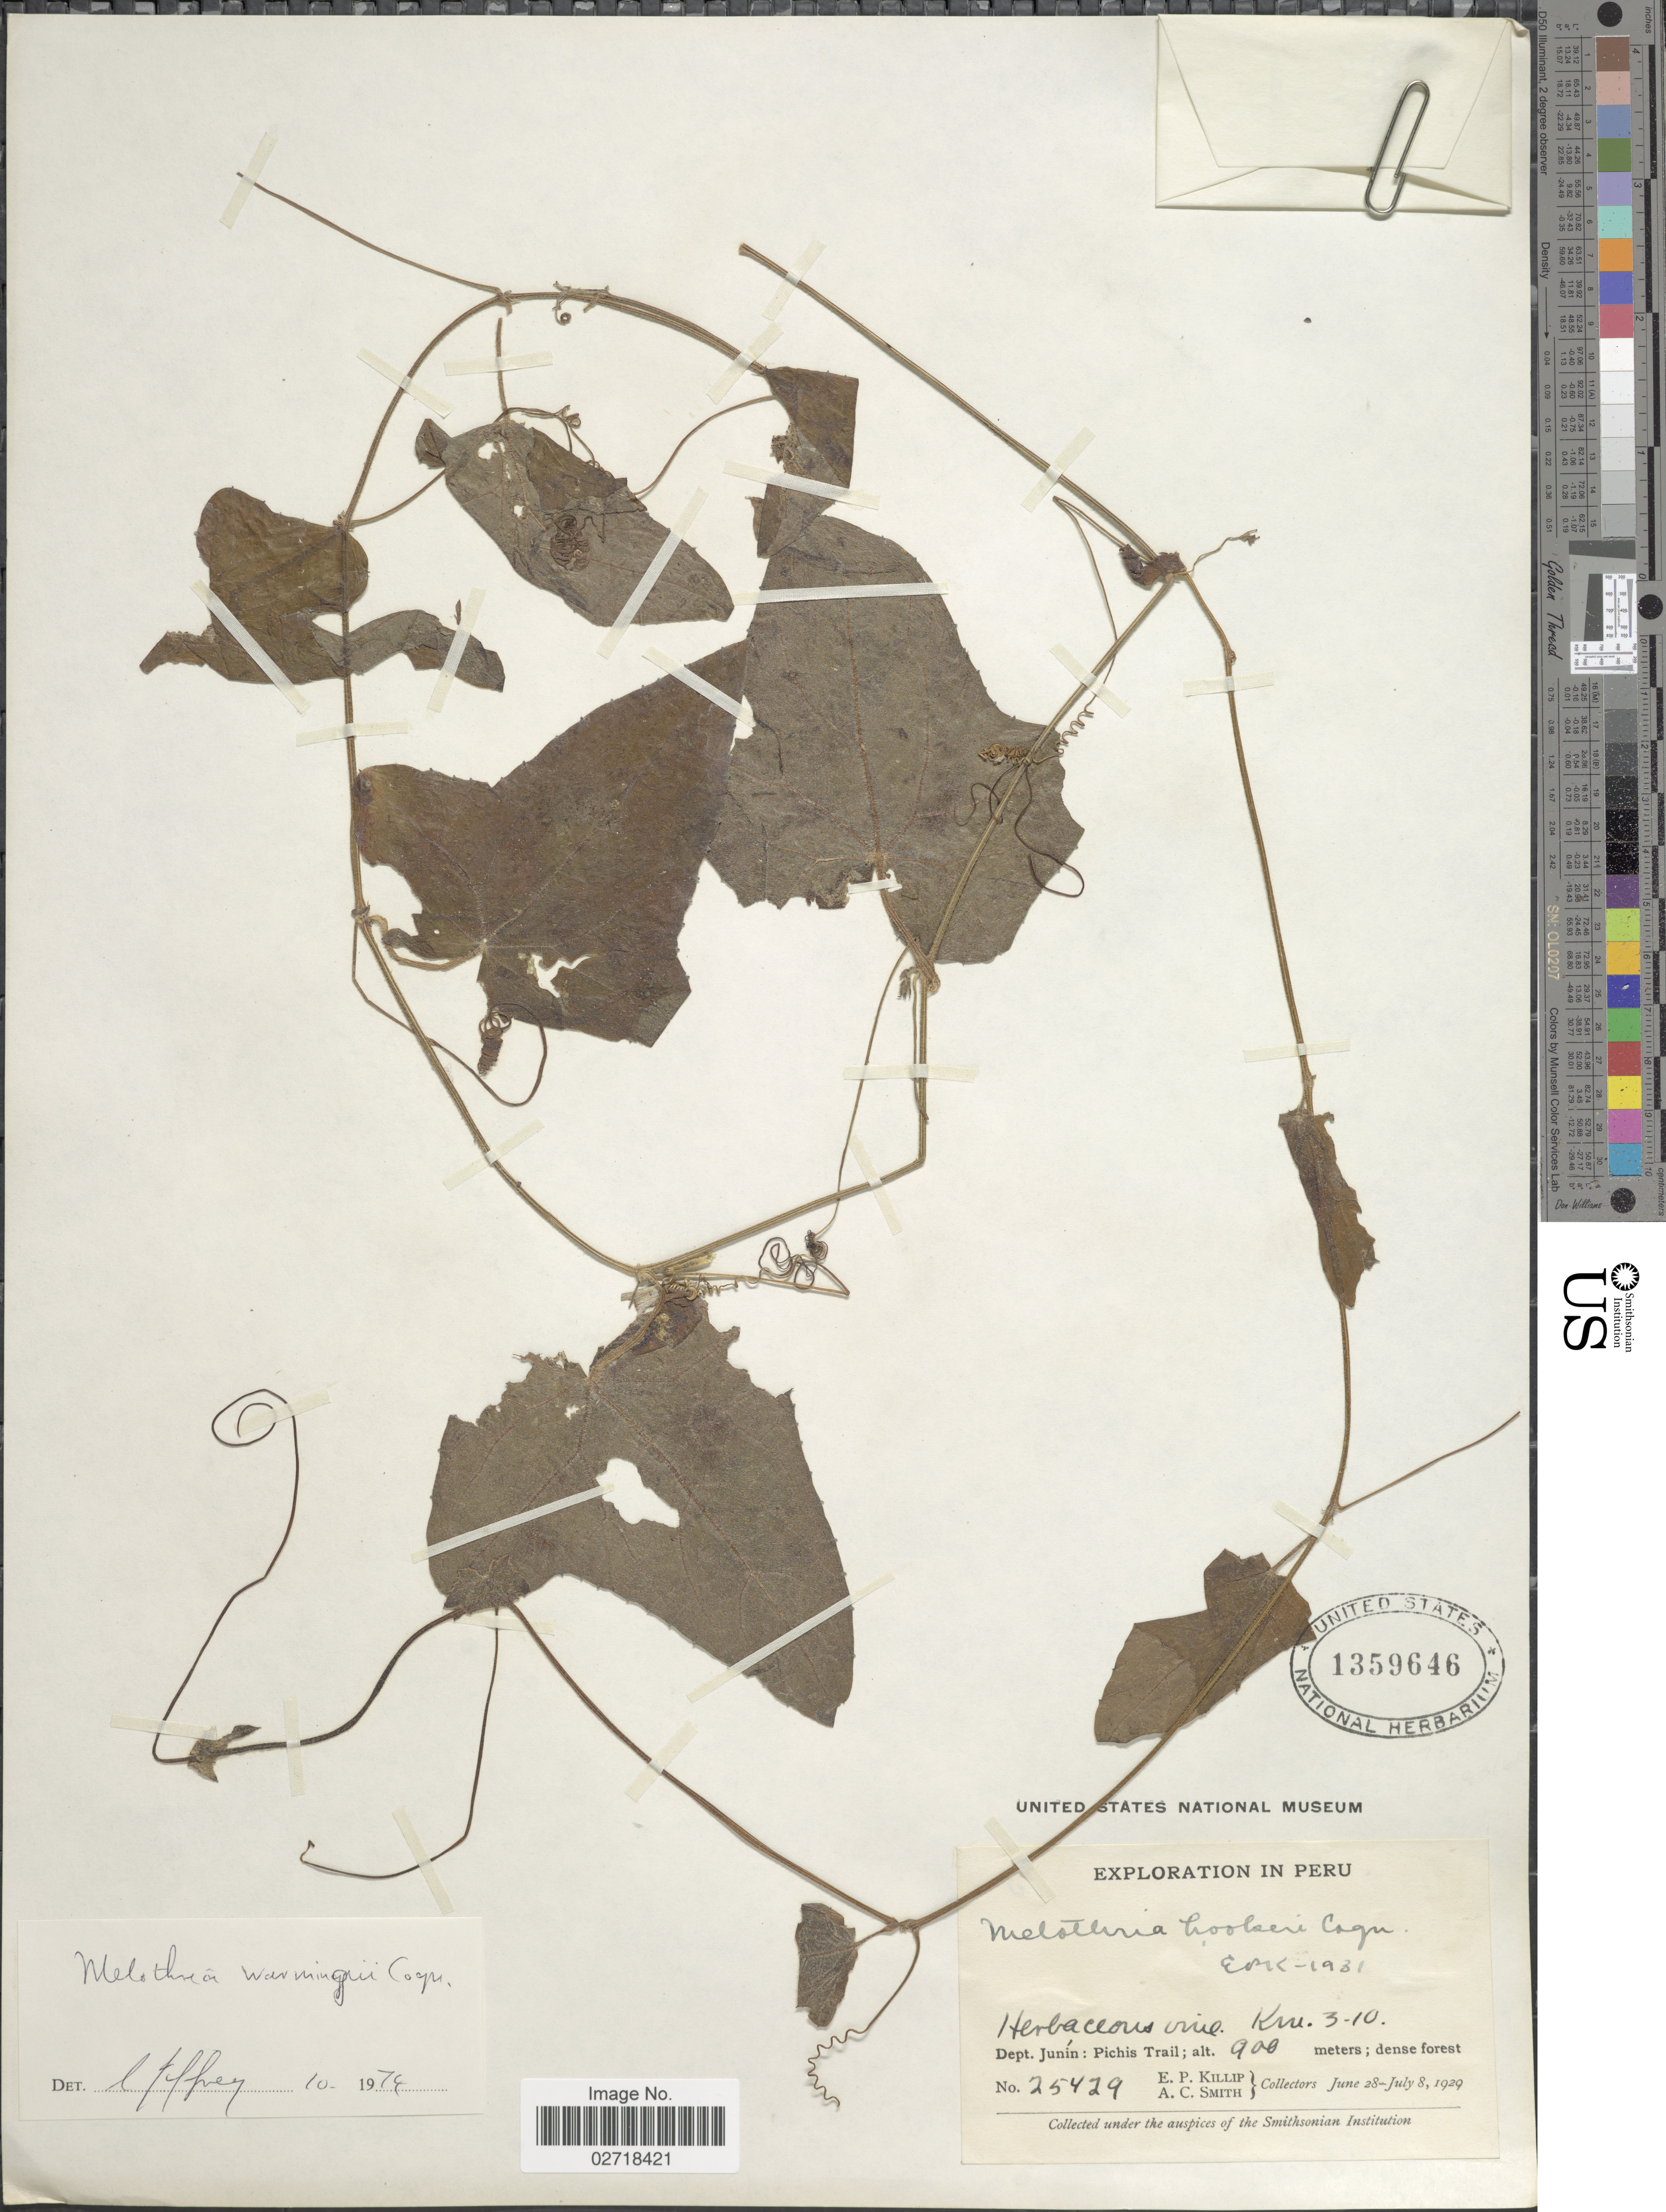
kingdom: Plantae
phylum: Tracheophyta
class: Magnoliopsida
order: Cucurbitales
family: Cucurbitaceae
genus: Melothria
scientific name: Melothria warmingii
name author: Cogn.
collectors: E. P. Killip & A. C. Smith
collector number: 25429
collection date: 1929-06-28/1929-07-08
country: Peru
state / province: Junín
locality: Pichis Trail. Km 3-10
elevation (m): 900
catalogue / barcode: US 1359646